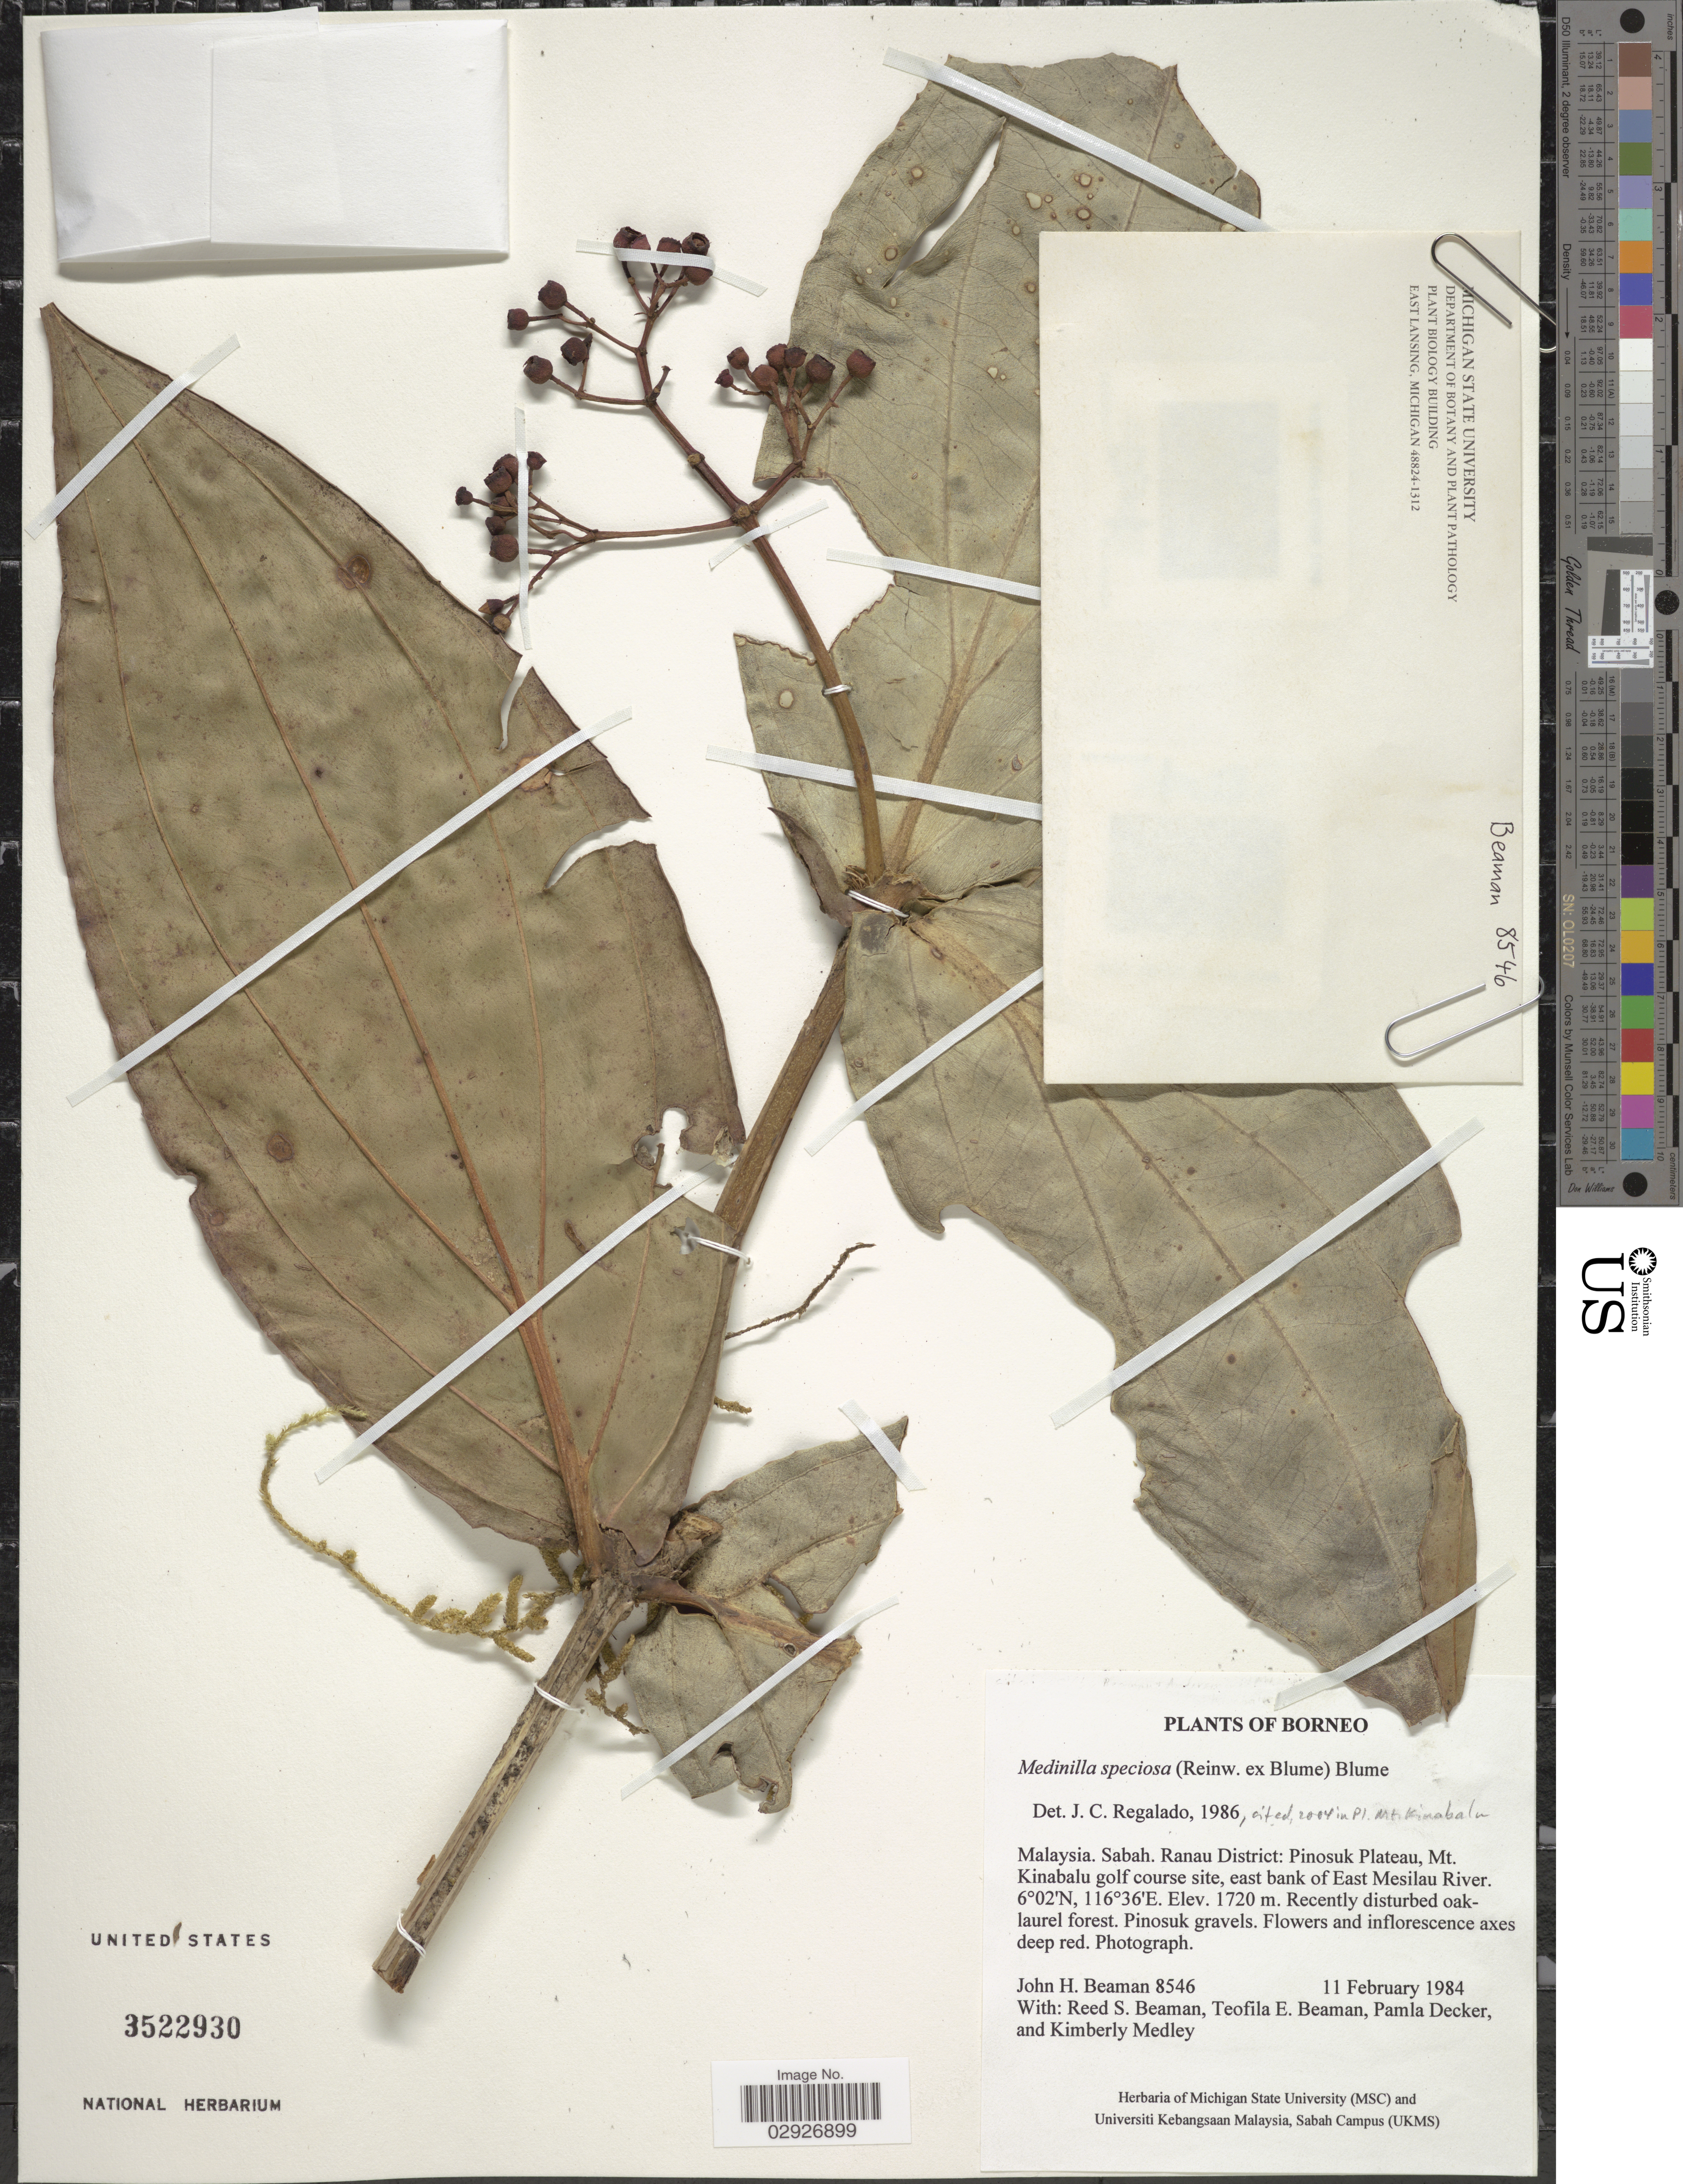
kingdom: Plantae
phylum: Tracheophyta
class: Magnoliopsida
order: Myrtales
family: Melastomataceae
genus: Medinilla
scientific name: Medinilla speciosa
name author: Blume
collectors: J. H. Beaman, R. S. Beaman, T. E. Beaman, P. Decker & K. Medley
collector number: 8546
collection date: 1984-02-11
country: Malaysia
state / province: Sabah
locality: Borneo. Ranau District: Pinosuk Plateau, Mt. Kinabalu golf course site, east bank of East Mesilau River.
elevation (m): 1720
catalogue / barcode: US 3522930